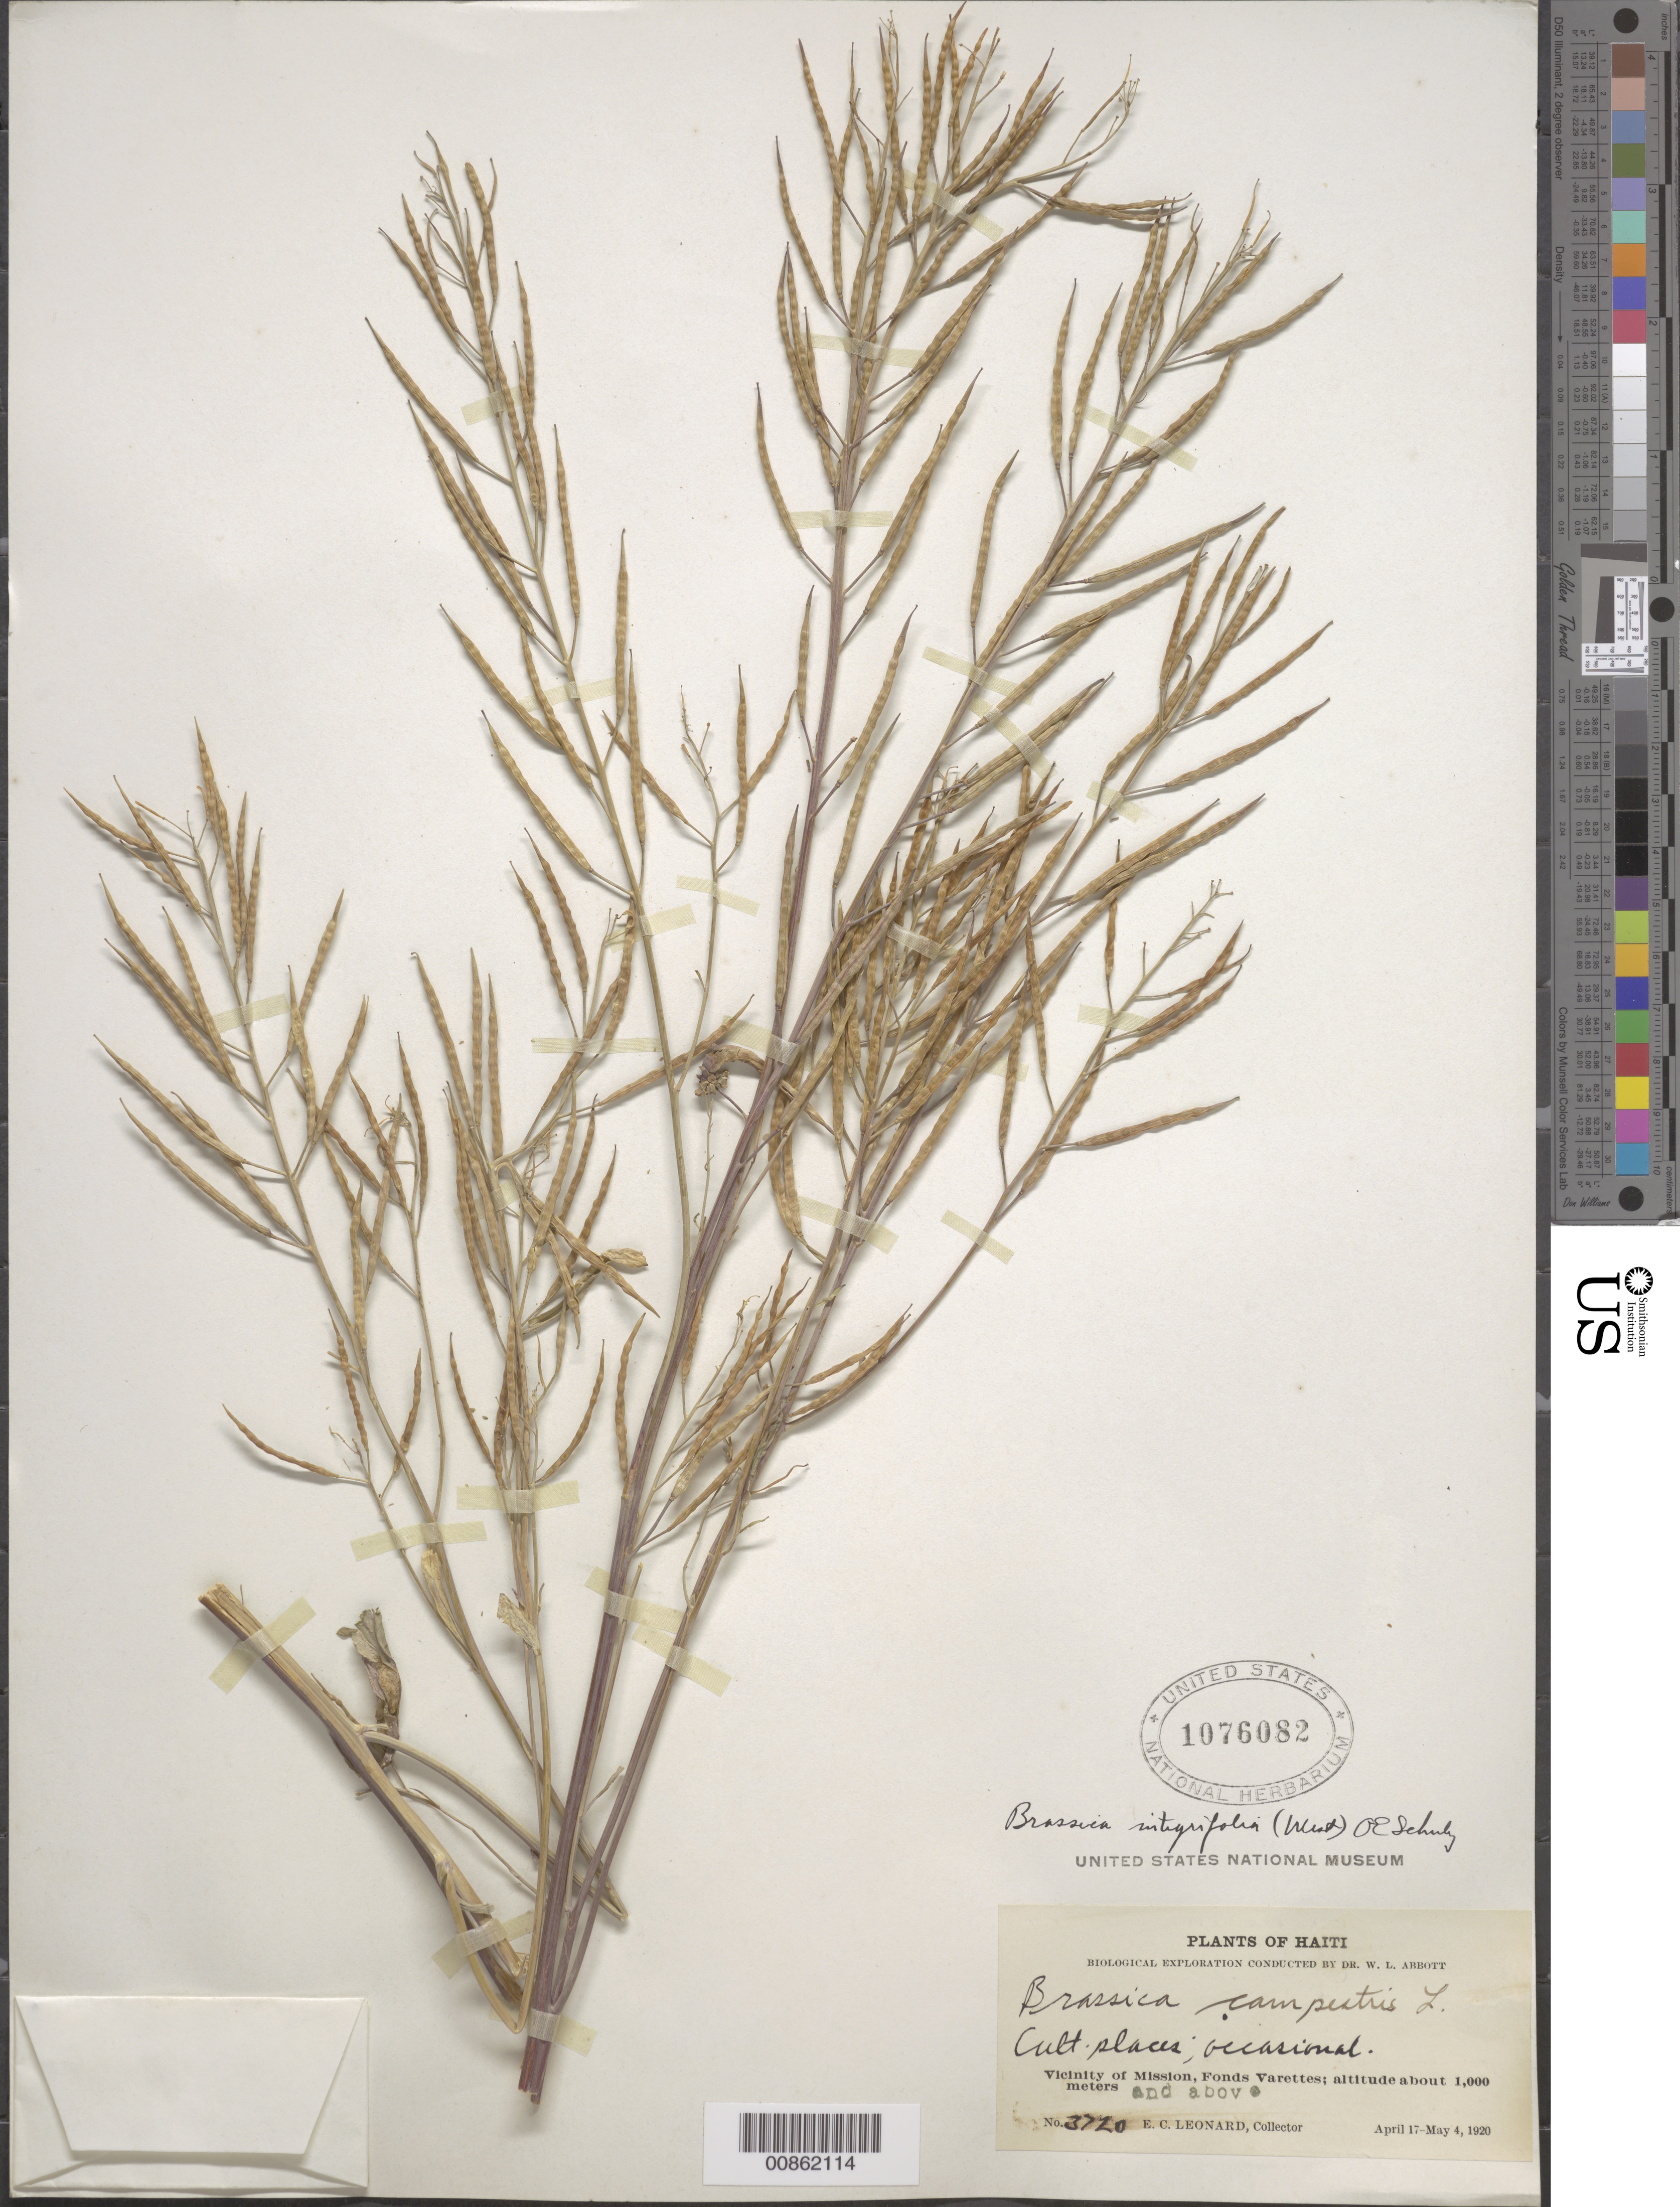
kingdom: Plantae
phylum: Tracheophyta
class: Magnoliopsida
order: Brassicales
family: Brassicaceae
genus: Brassica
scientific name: Brassica integrifolia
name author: (H. West) O.E. Schulz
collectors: E. C. Leonard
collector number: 3720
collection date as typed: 17 Apr 1920 to 04 May 1920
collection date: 1920-04-17/1920-05-04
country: Haiti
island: Hispaniola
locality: Vicinity of Mission, Fonds Varettes.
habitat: Cultivated places.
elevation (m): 1000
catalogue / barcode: US 1076082